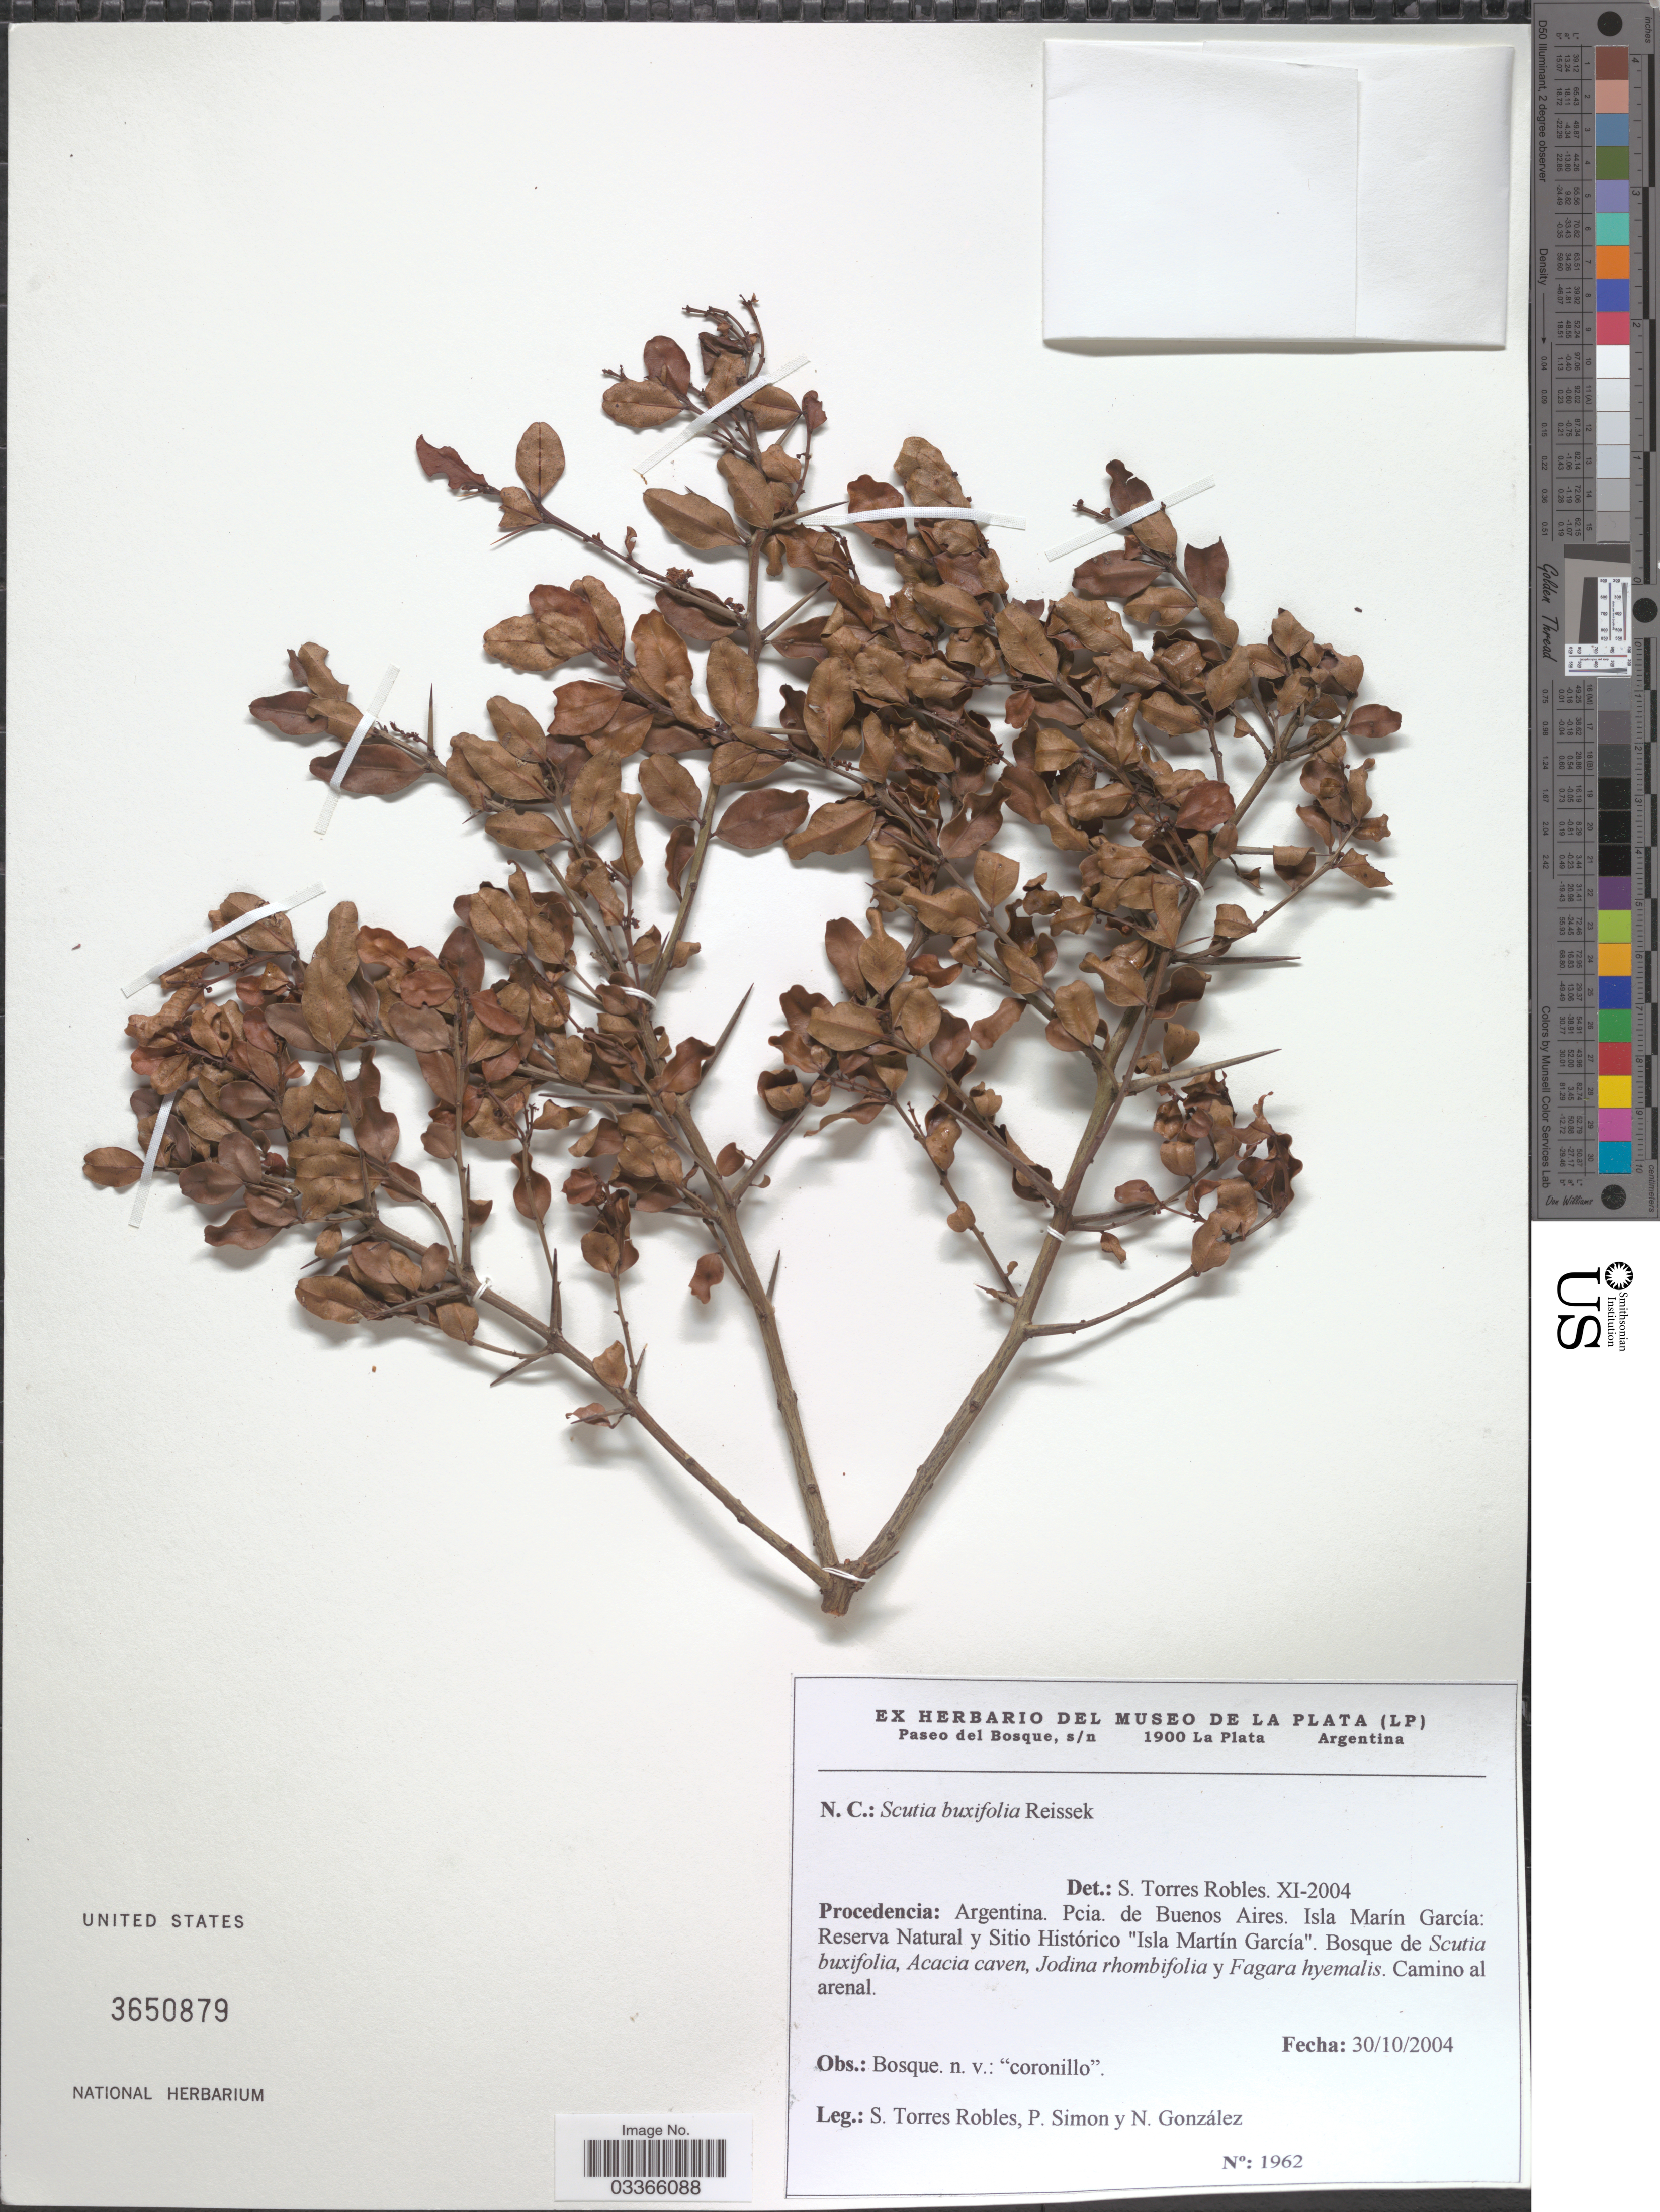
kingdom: Plantae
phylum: Tracheophyta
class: Magnoliopsida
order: Rosales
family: Rhamnaceae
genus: Scutia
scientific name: Scutia buxifolia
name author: Reissek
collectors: S. Torres Robles, P. Simon & N. Gonzalez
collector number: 1962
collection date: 2004-10-30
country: Argentina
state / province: Buenos Aires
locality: Isla Marín García: Reserva Natural y Sitio Histórico "Isla Martín García".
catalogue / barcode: US 3650879